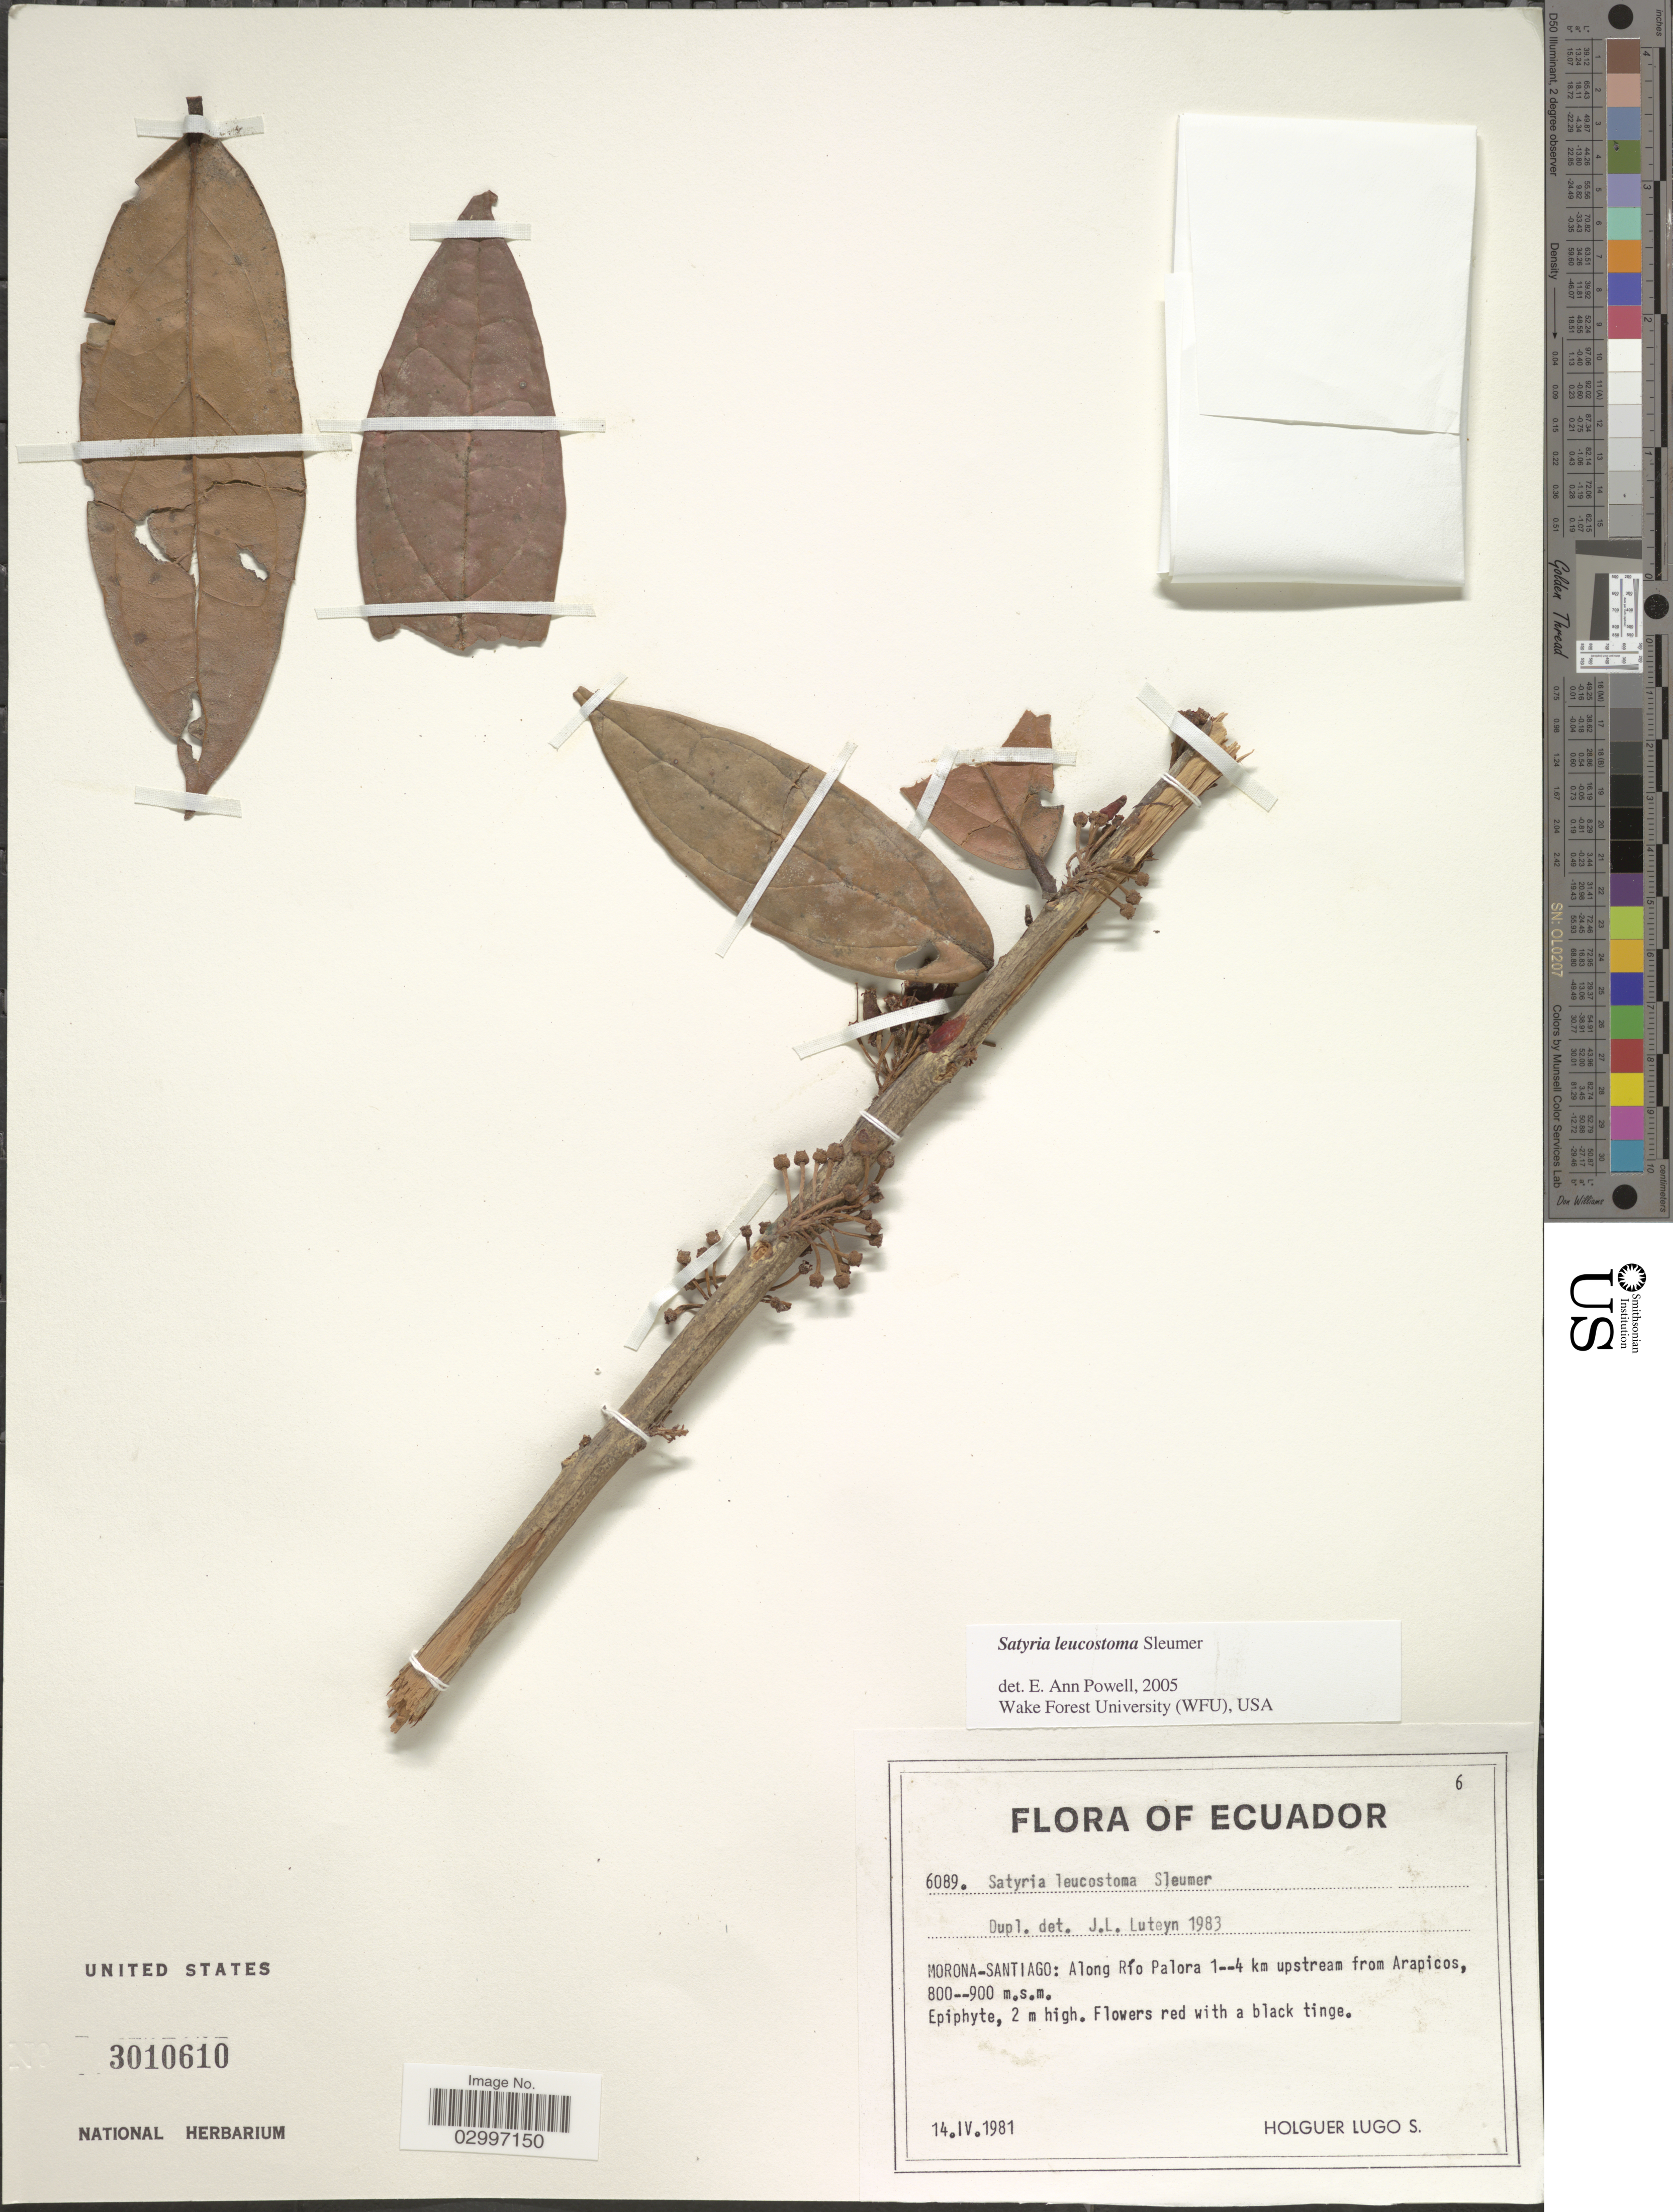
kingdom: Plantae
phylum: Tracheophyta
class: Magnoliopsida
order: Ericales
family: Ericaceae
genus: Satyria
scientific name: Satyria leucostoma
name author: Sleumer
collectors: H. Lugo S.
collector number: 6089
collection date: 1981-06-14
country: Ecuador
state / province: Morona-Santiago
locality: Along Río Palora 1-4 km upstream from Arapicos.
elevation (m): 800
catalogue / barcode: US 3010610